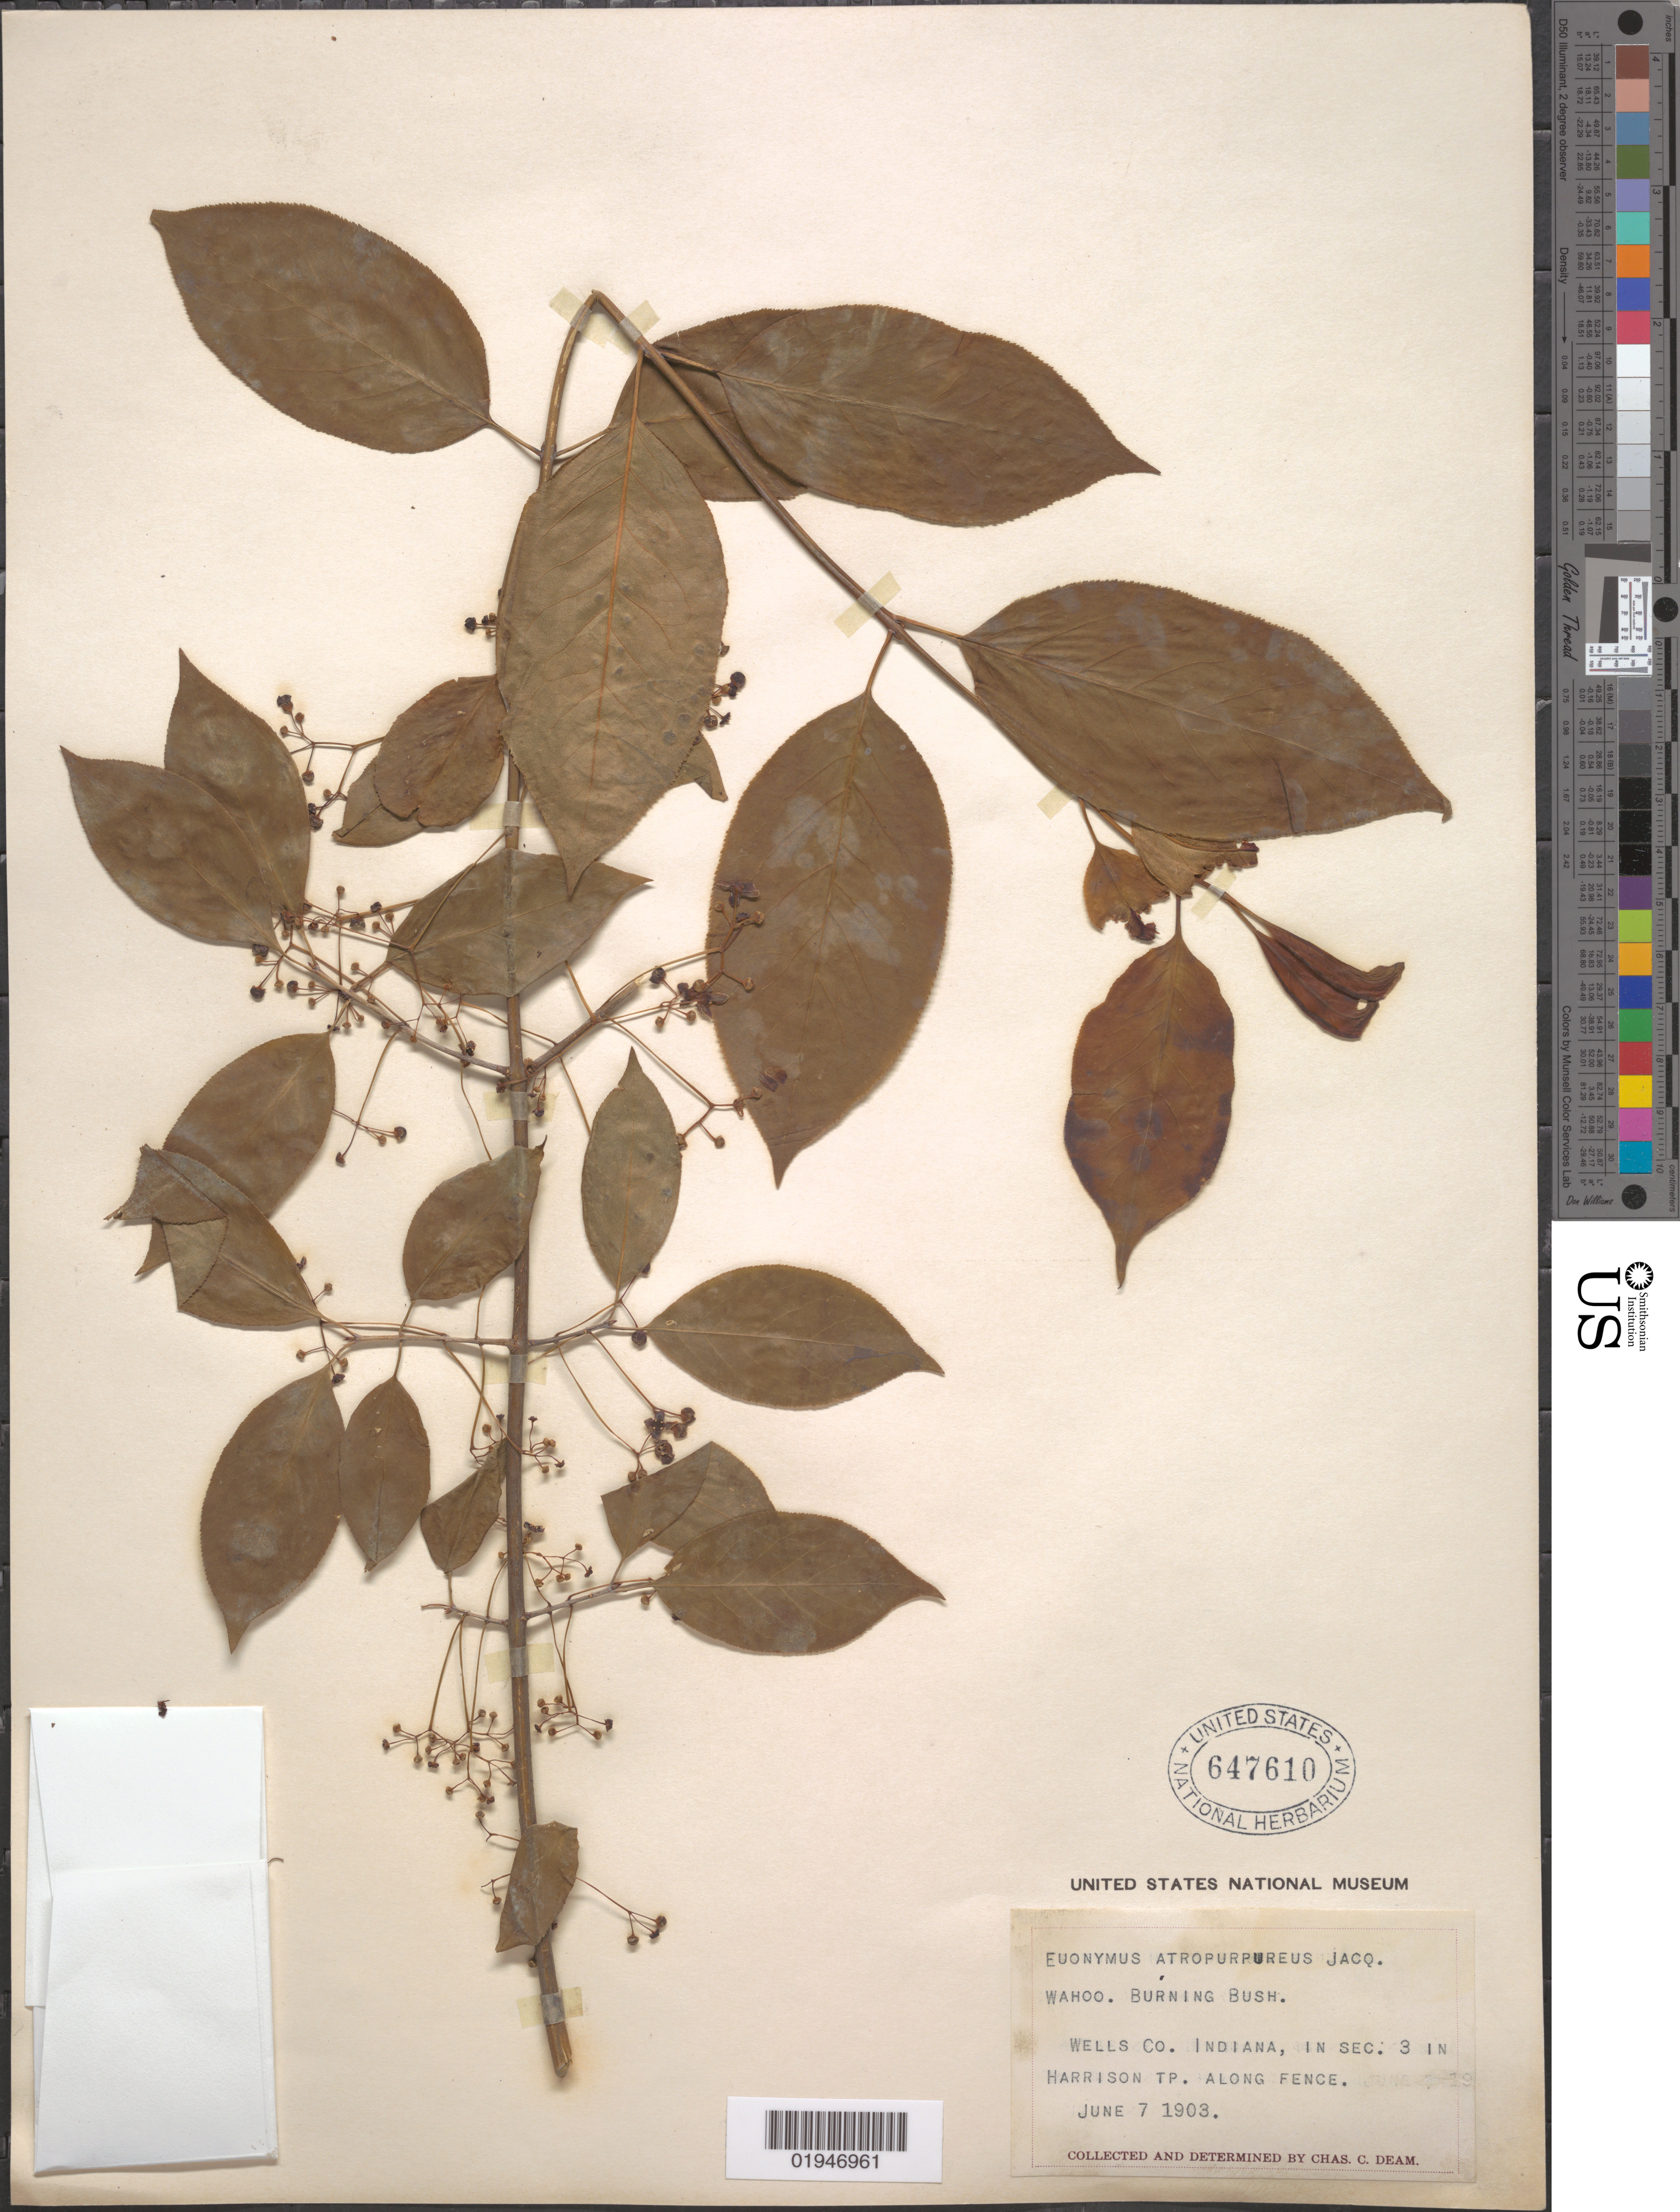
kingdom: Plantae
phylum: Tracheophyta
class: Magnoliopsida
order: Celastrales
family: Celastraceae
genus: Euonymus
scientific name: Euonymus atropurpureus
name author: Jacq.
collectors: C. Dean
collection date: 1903-06-07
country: United States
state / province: Indiana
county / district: Wells County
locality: Harrison Tp, in sec. 3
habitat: Along fence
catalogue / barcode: US 647610